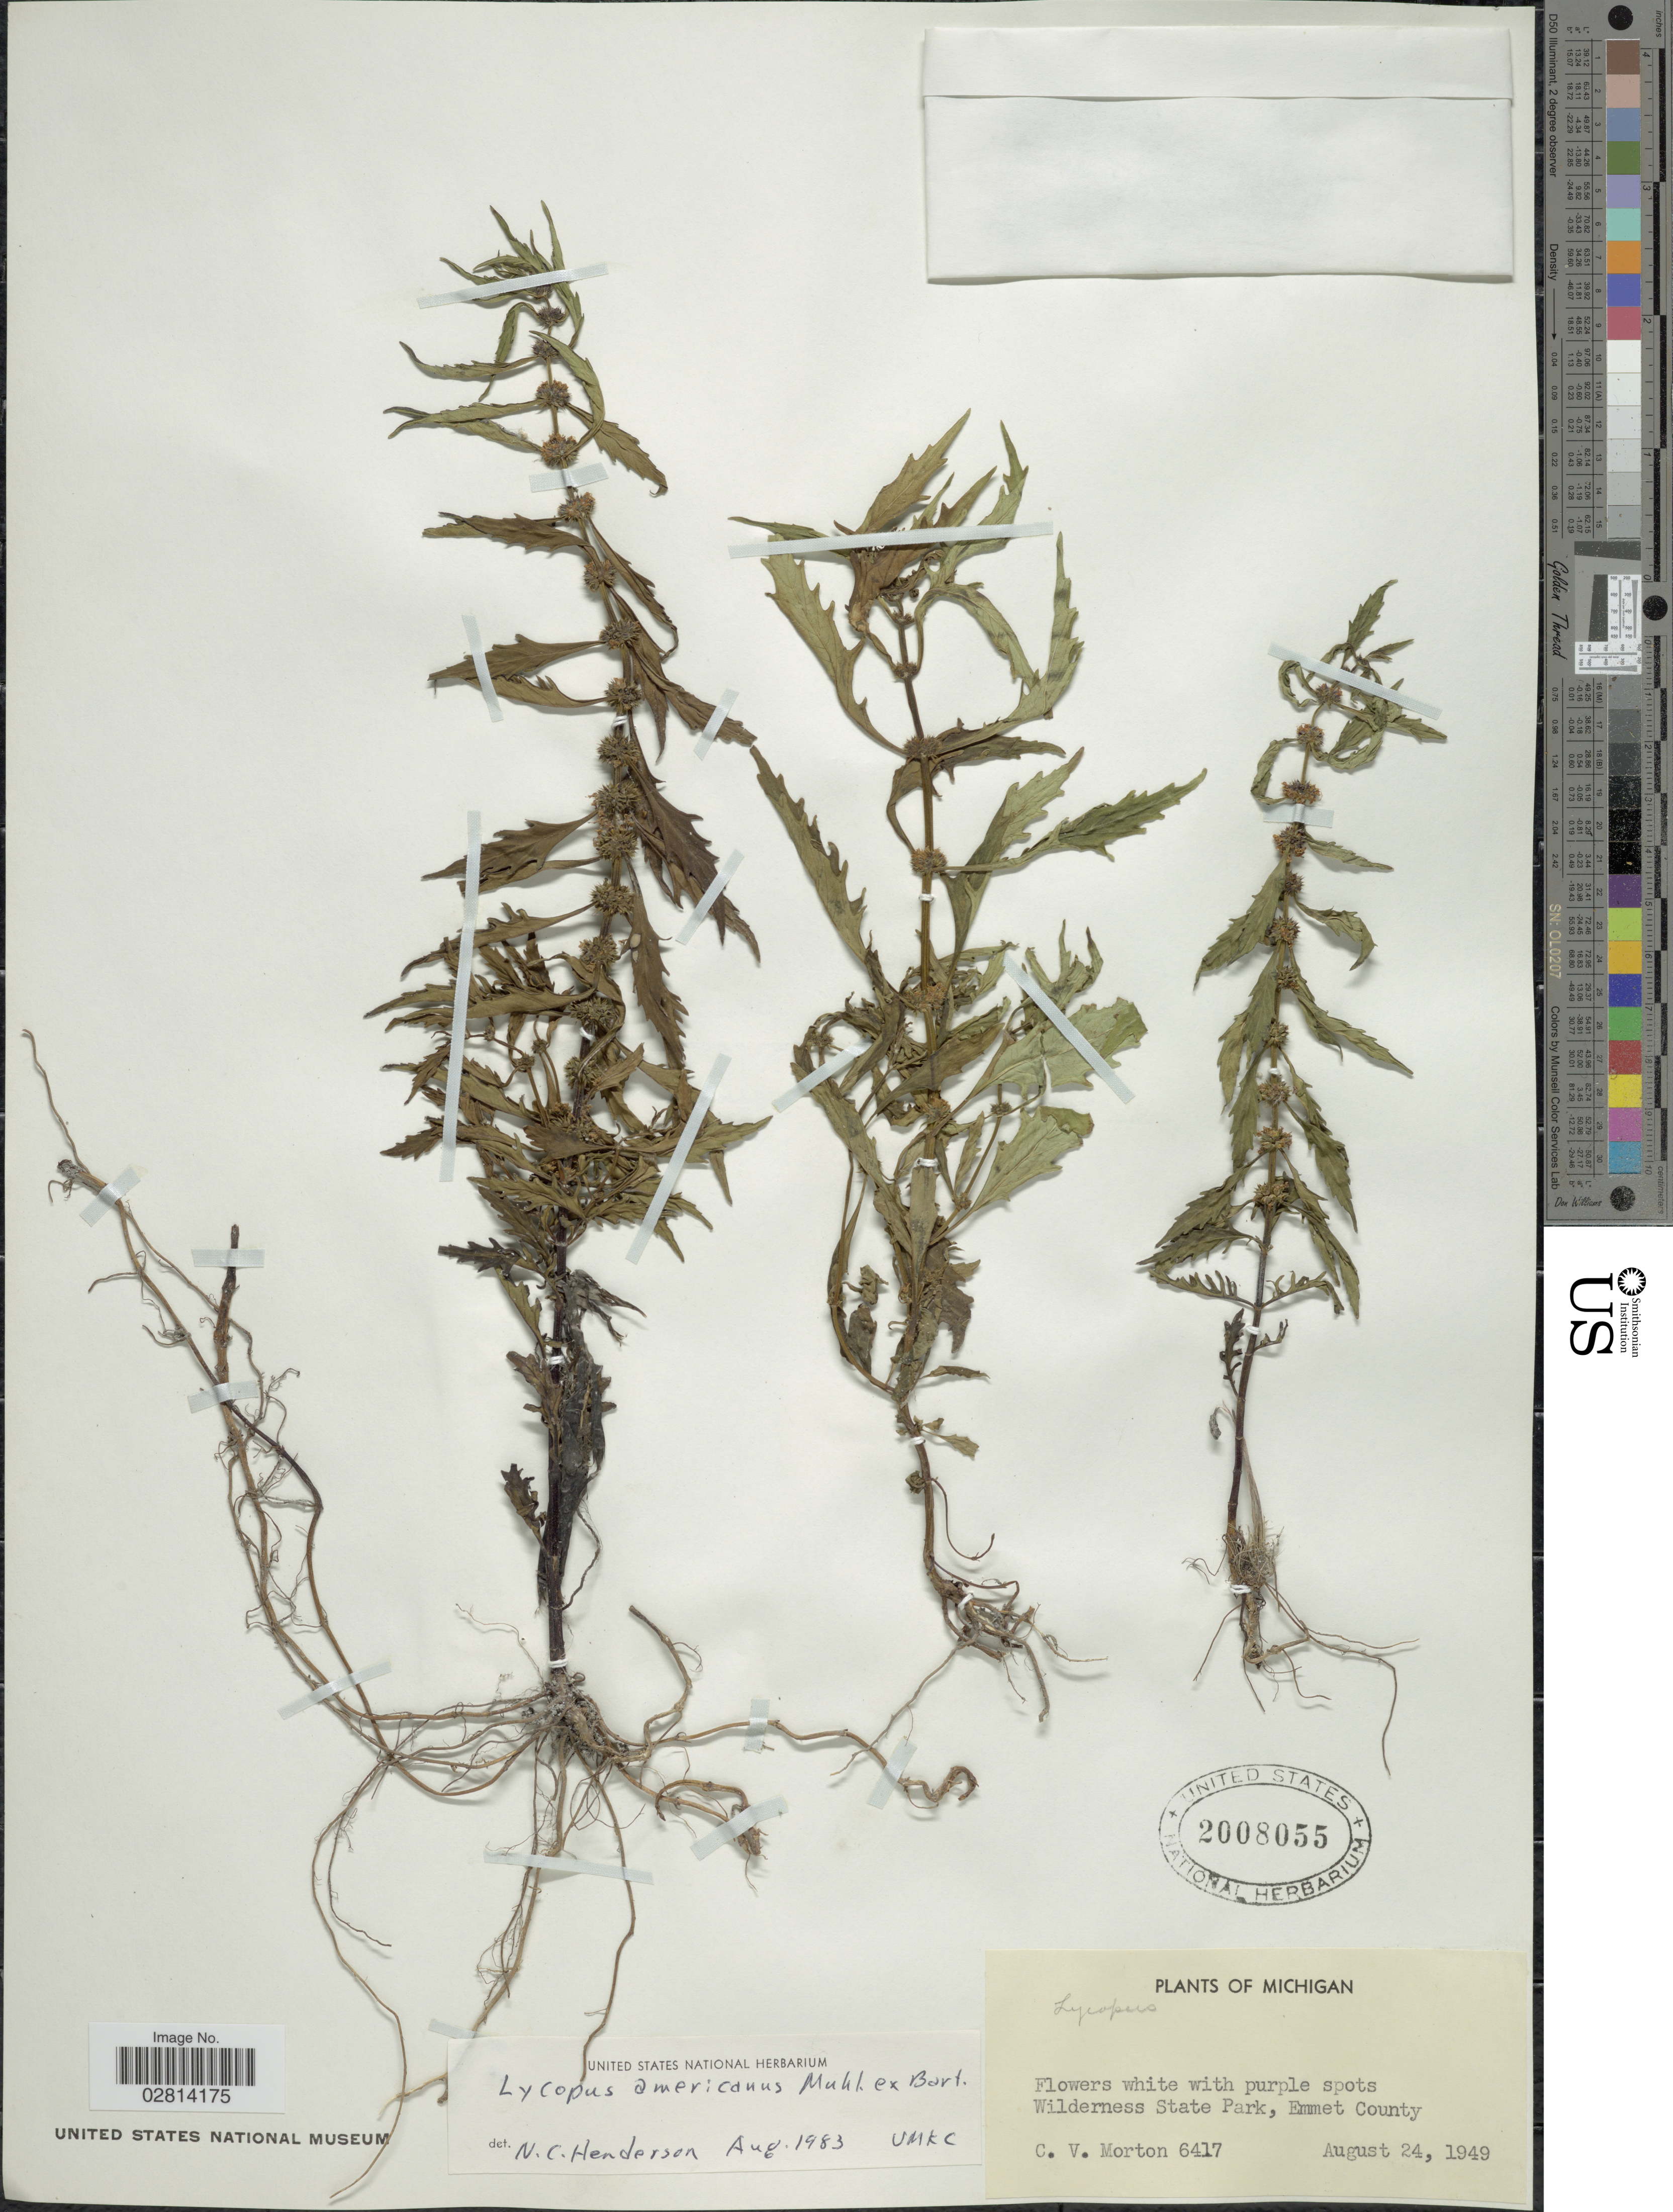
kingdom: Plantae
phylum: Tracheophyta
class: Magnoliopsida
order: Lamiales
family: Lamiaceae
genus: Lycopus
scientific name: Lycopus americanus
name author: Muhl. ex W.P.C. Barton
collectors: C. V. Morton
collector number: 6417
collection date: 1949-08-24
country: United States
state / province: Michigan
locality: Wilderness State Park, Emmet County.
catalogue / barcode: US 2008055